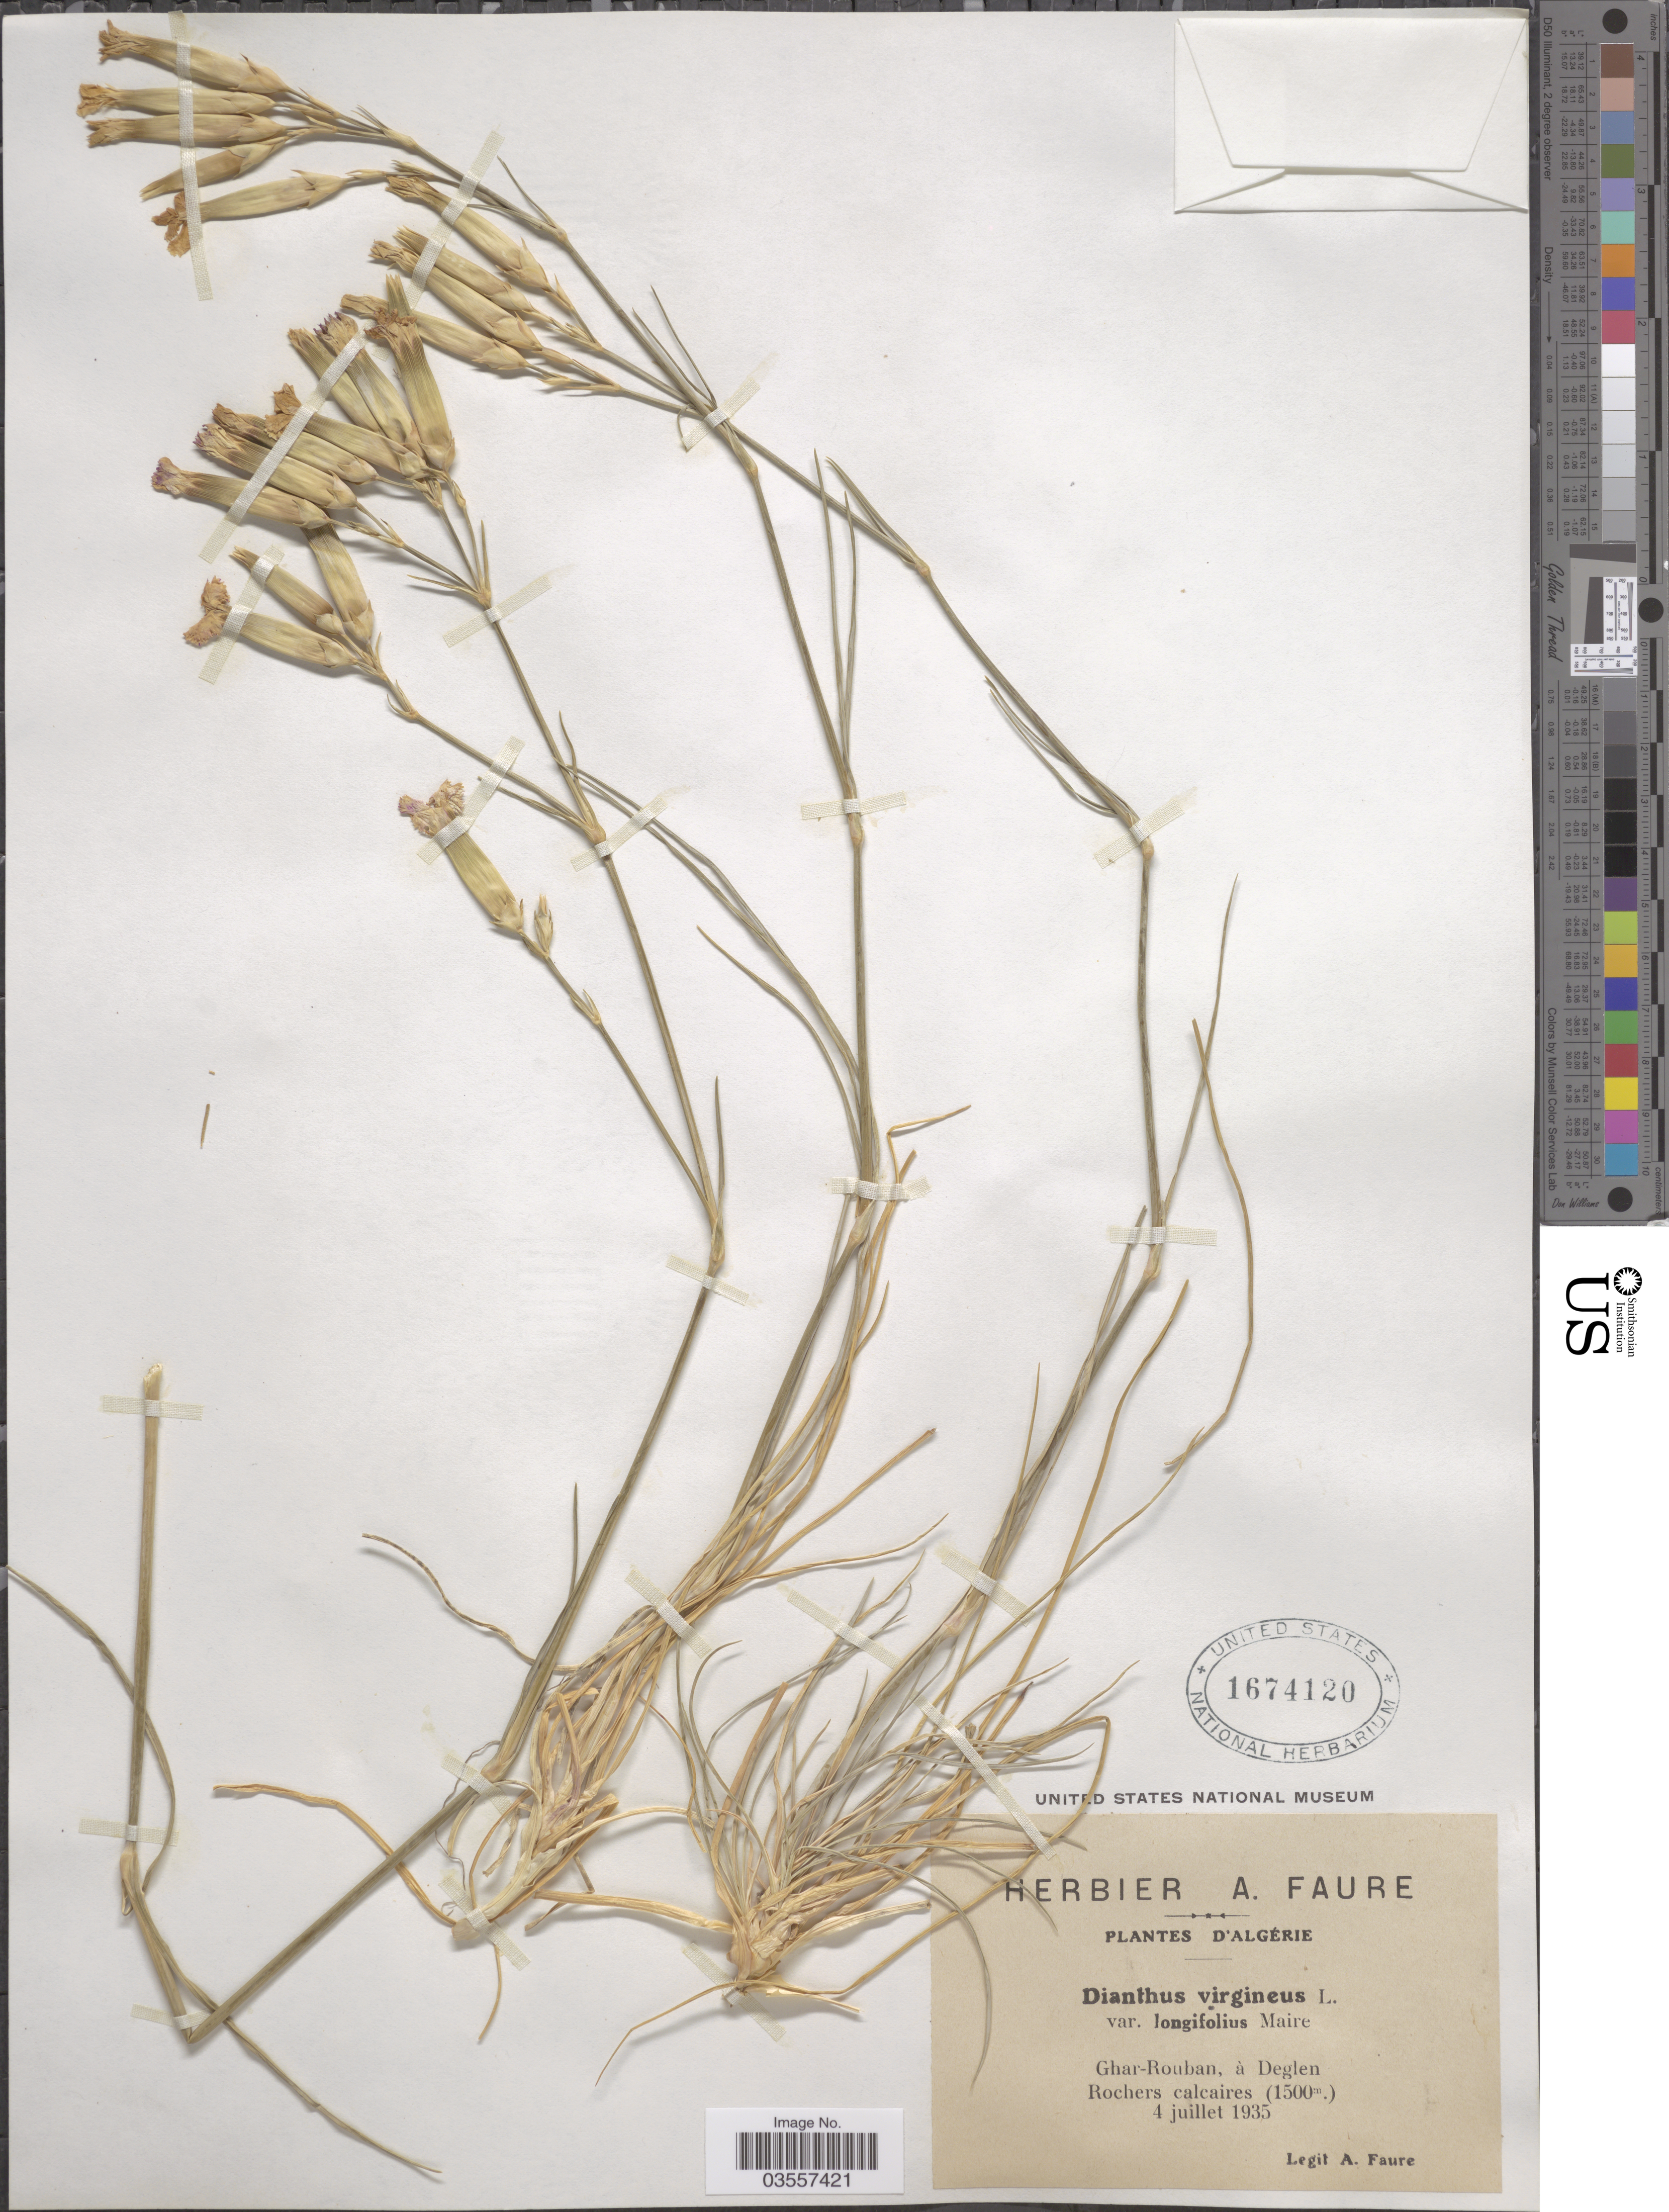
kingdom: Plantae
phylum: Tracheophyta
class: Magnoliopsida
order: Caryophyllales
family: Caryophyllaceae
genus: Dianthus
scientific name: Dianthus virgineus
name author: Hablitz ex M. Bieb.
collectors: A. Faure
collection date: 1935-07-04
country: Algeria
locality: Ghar-Rouban, à Deglen. Rochers calcaires.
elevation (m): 1500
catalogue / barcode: US 1674120